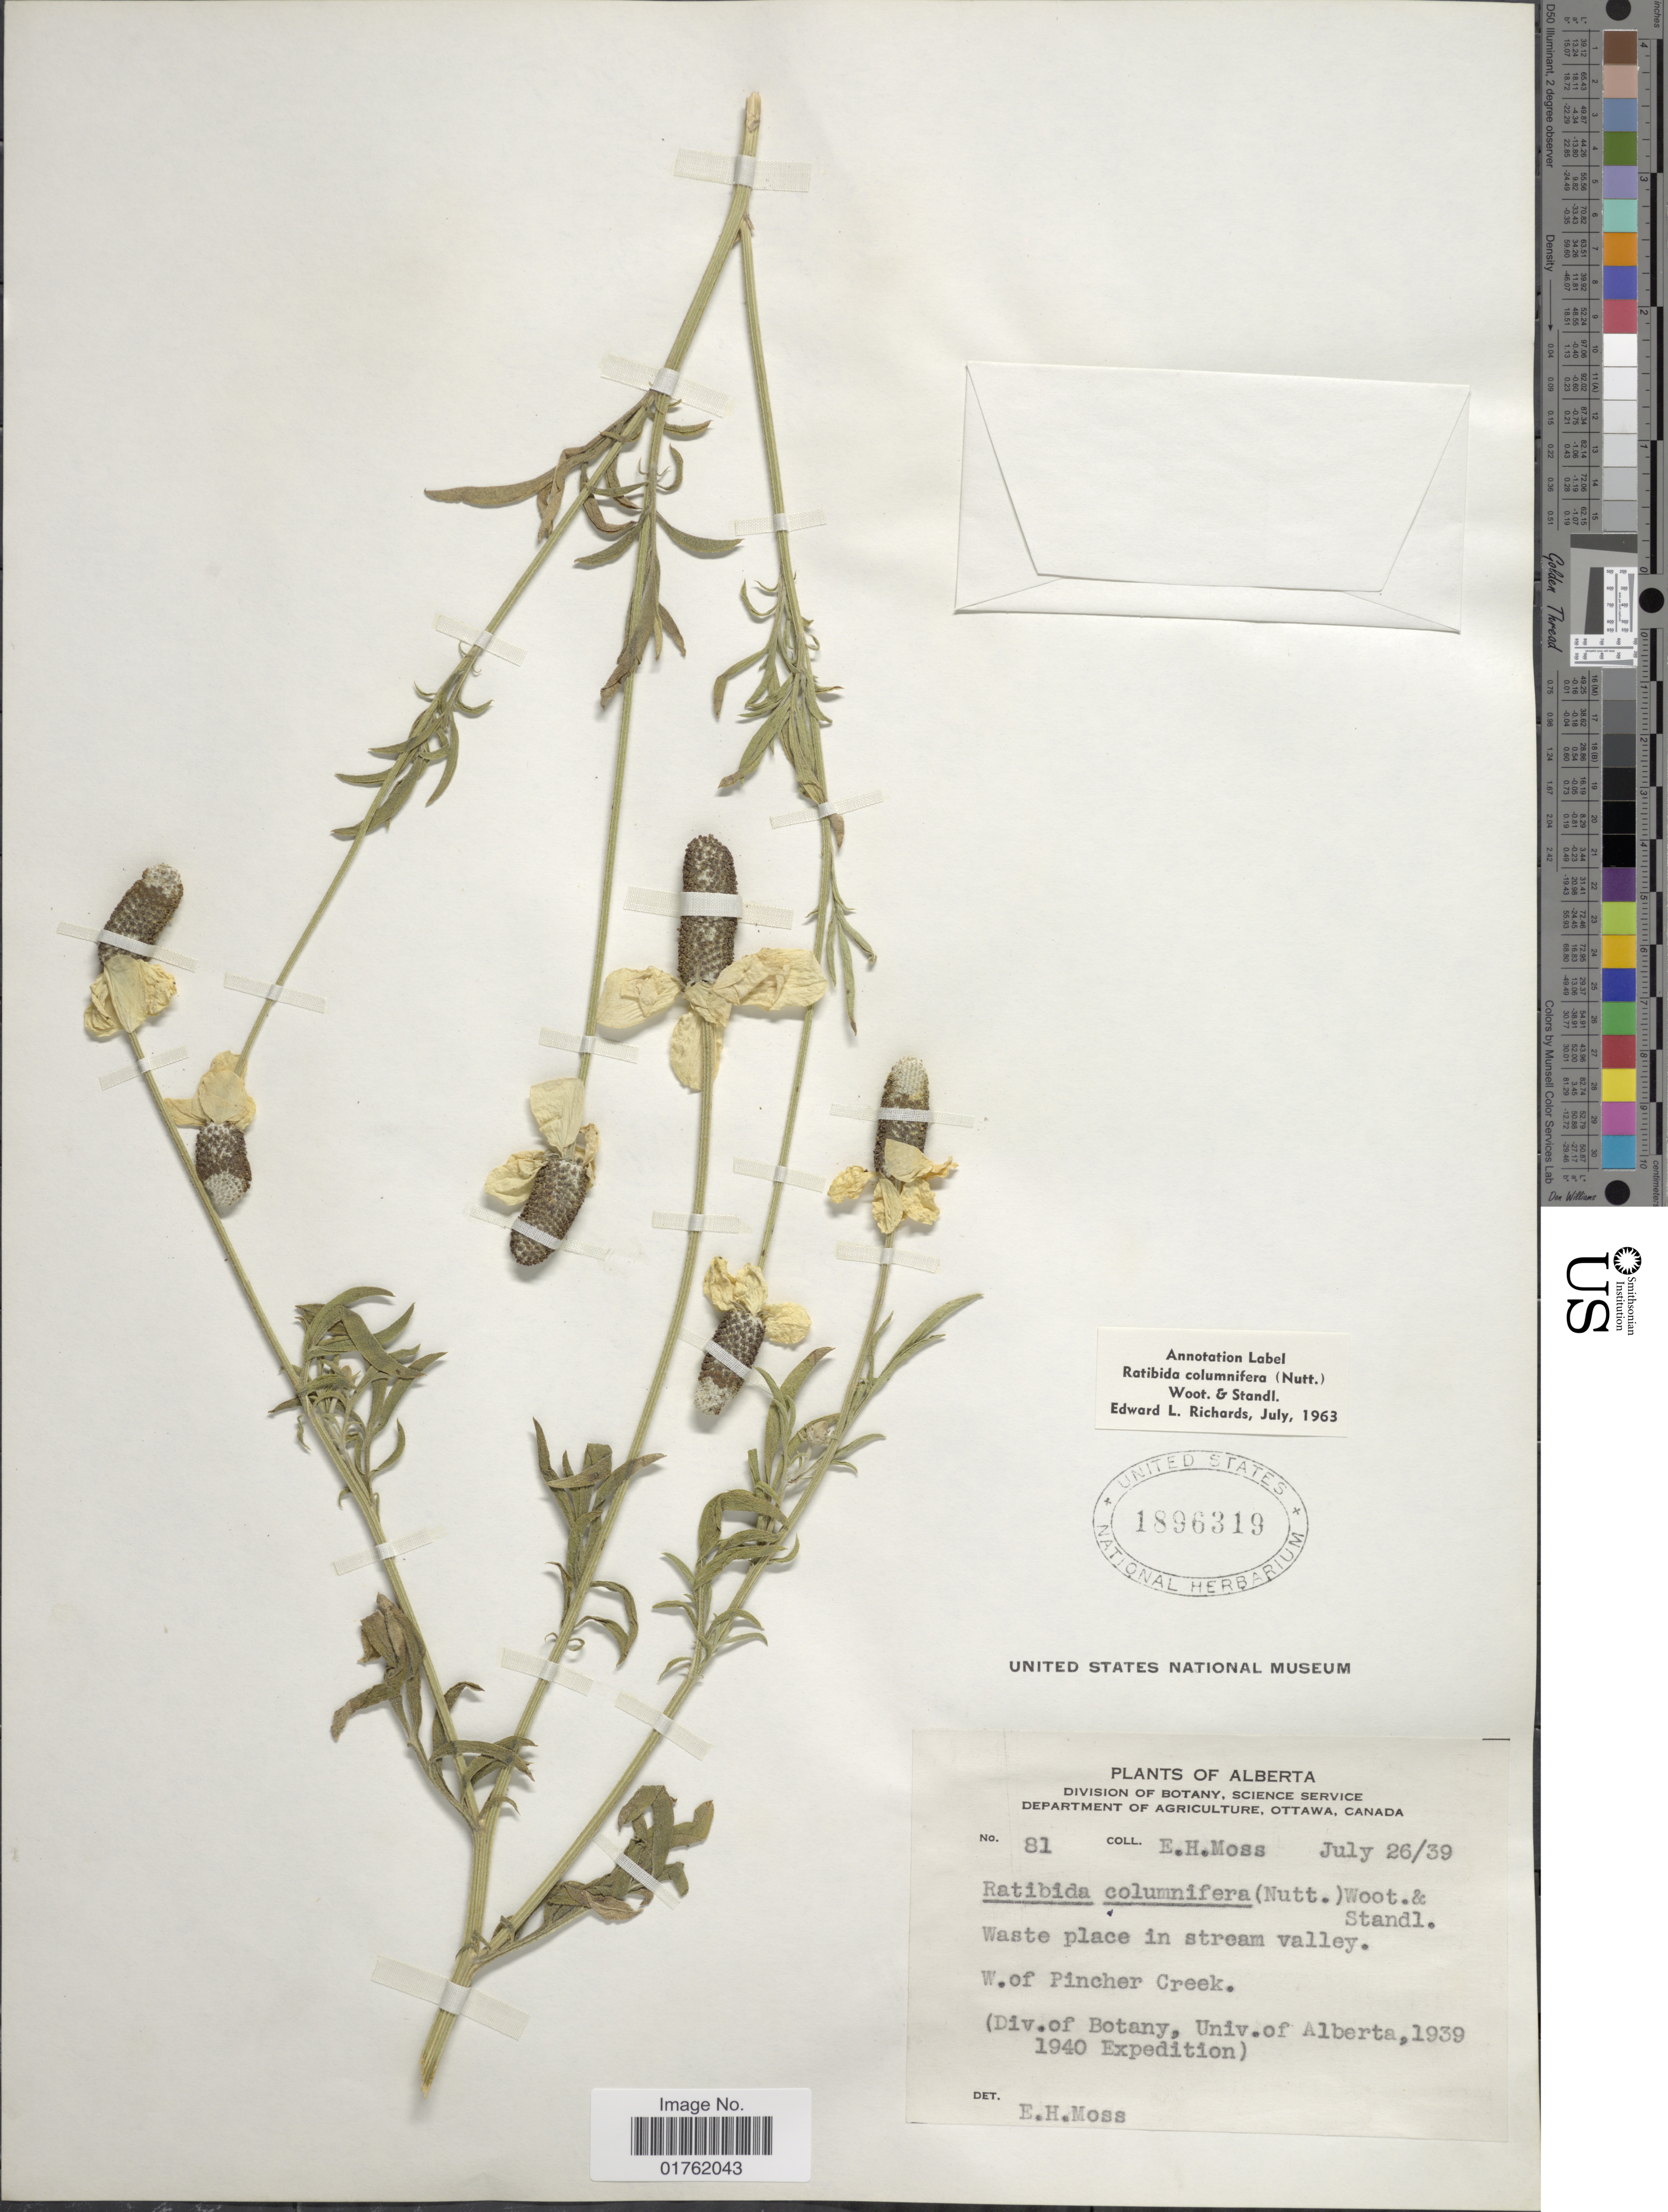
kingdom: Plantae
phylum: Tracheophyta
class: Magnoliopsida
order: Asterales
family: Asteraceae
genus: Ratibida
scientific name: Ratibida columnaris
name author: (Pursh) D. Don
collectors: E. Moss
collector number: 81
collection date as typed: Transcribed d/m/y: 26/7/39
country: Canada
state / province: Alberta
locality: Waste place in stream valley, W of Picher Creek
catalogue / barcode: US 1896319